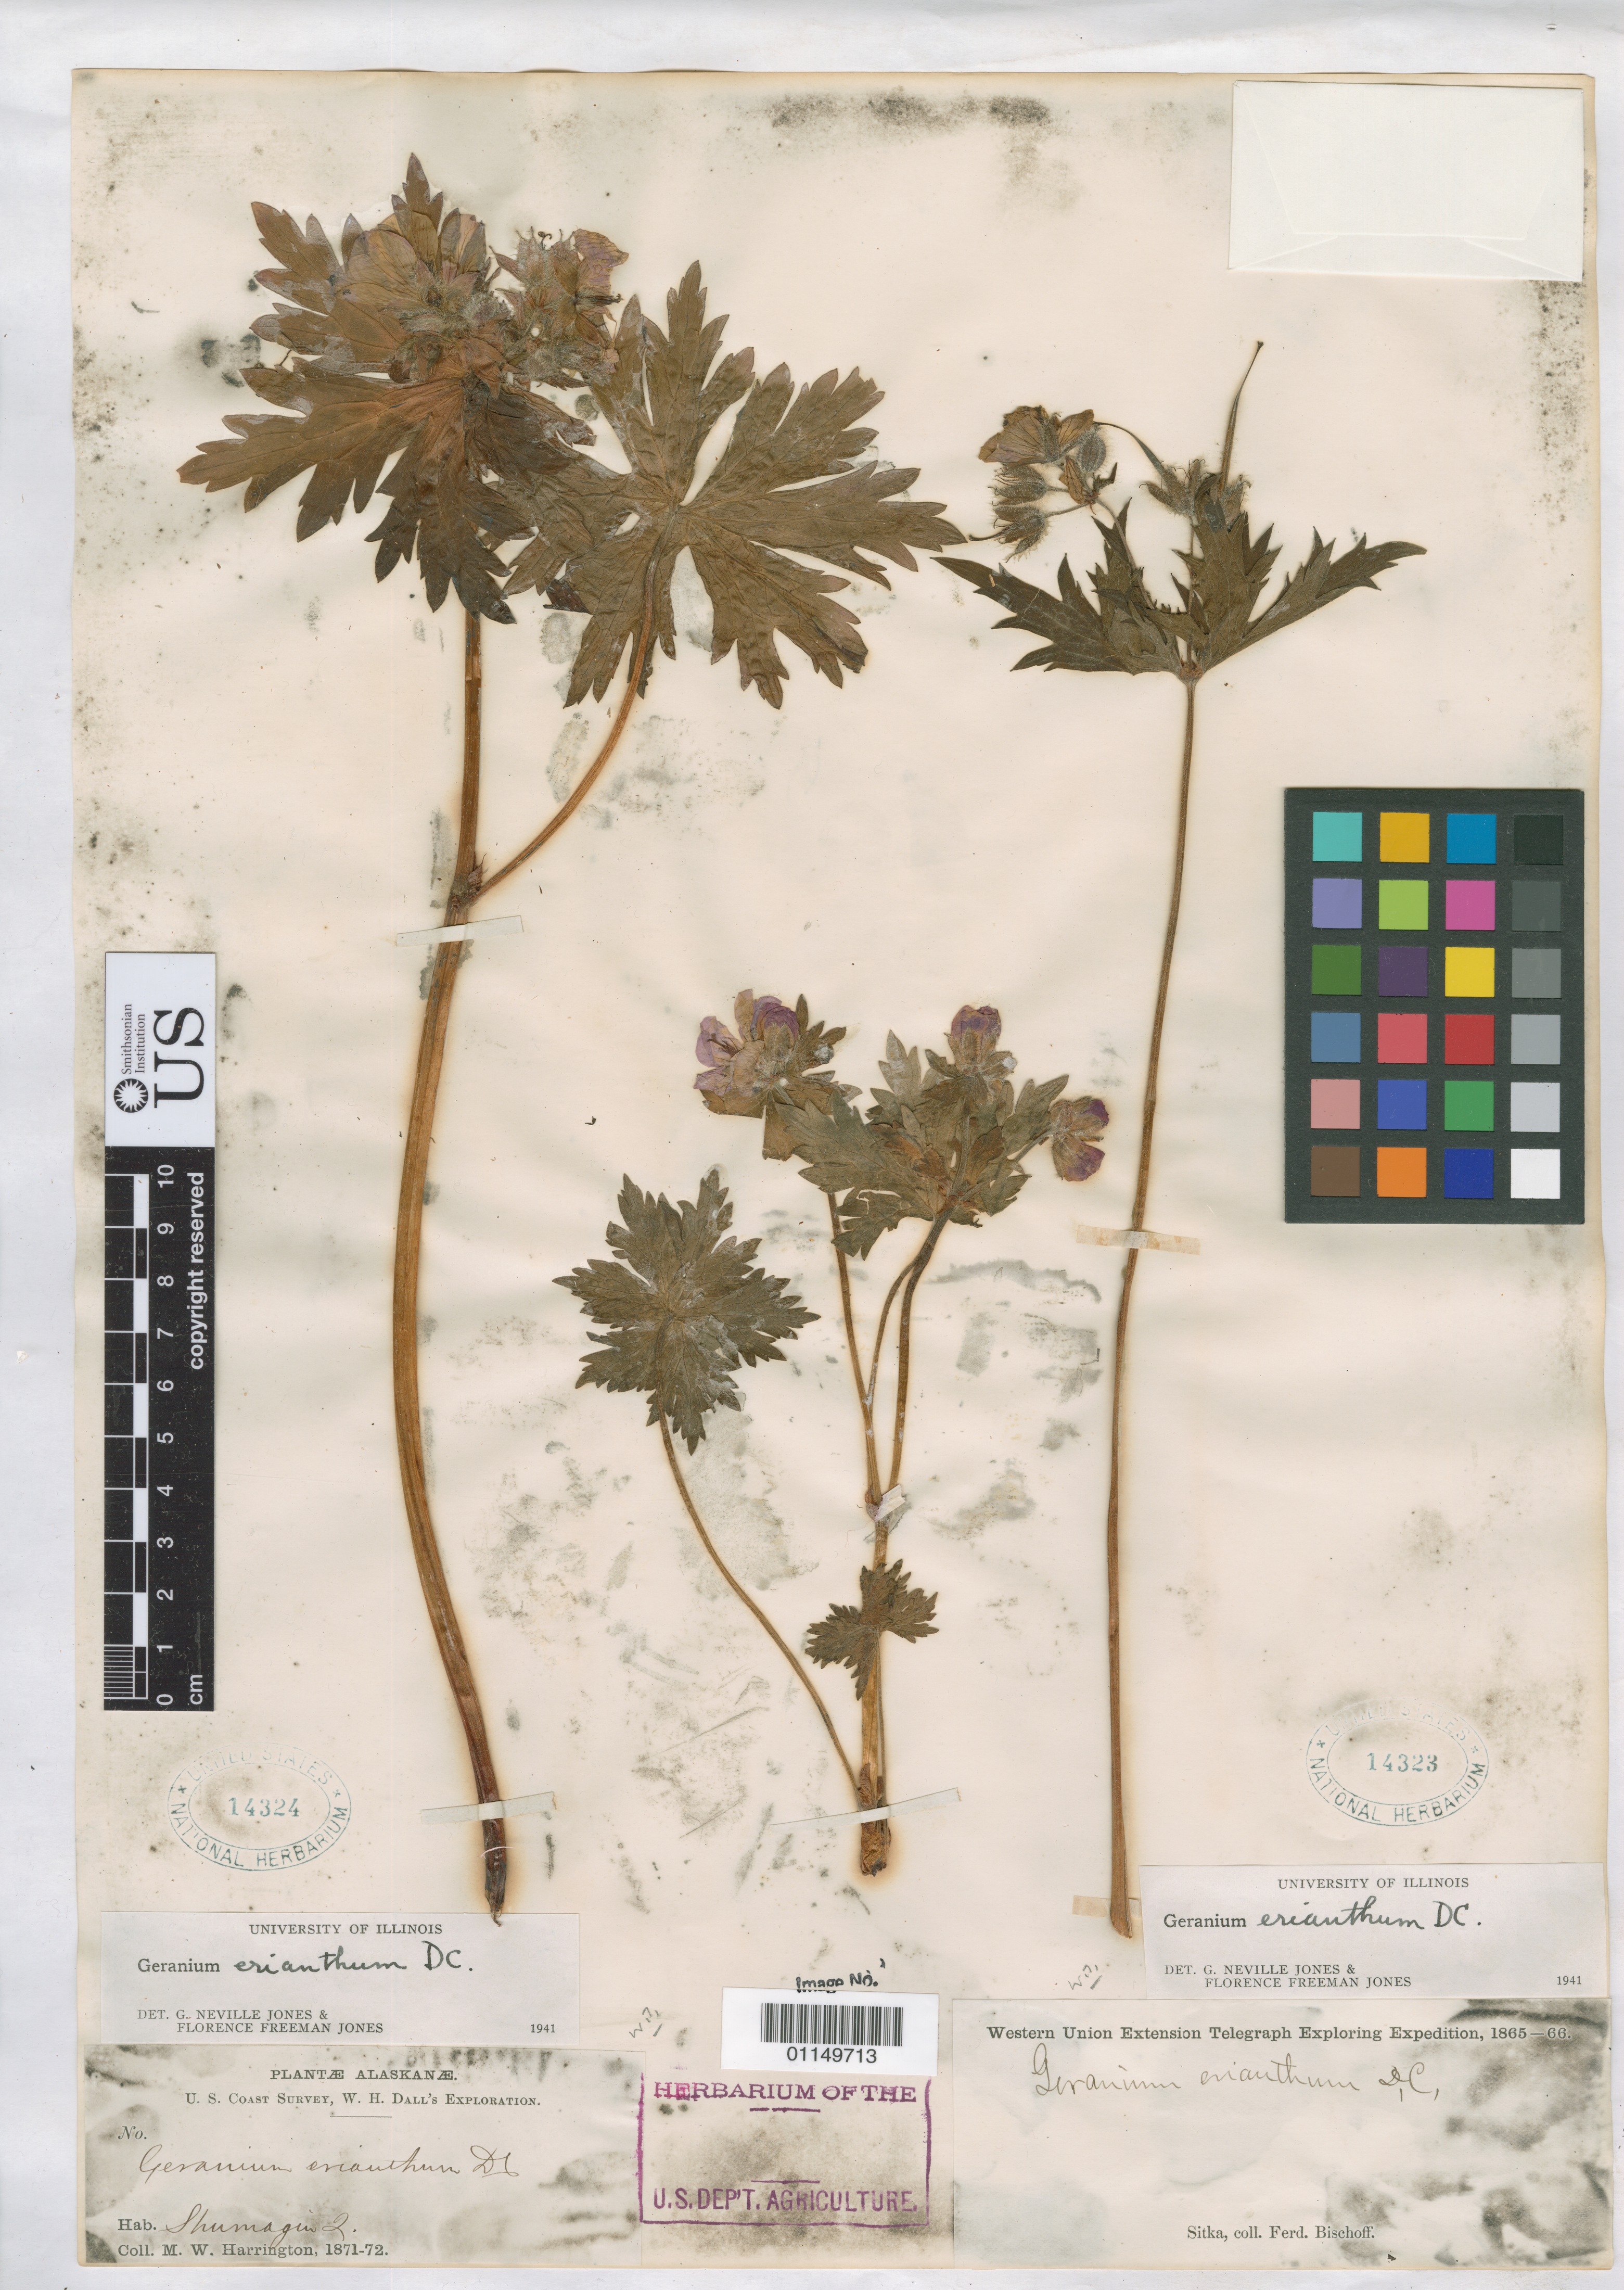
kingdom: Plantae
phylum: Tracheophyta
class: Magnoliopsida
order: Geraniales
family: Geraniaceae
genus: Geranium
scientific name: Geranium erianthum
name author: DC.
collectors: F. Bischoff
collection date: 1865/1866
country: United States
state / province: Alaska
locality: Sitka.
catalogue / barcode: US 14323